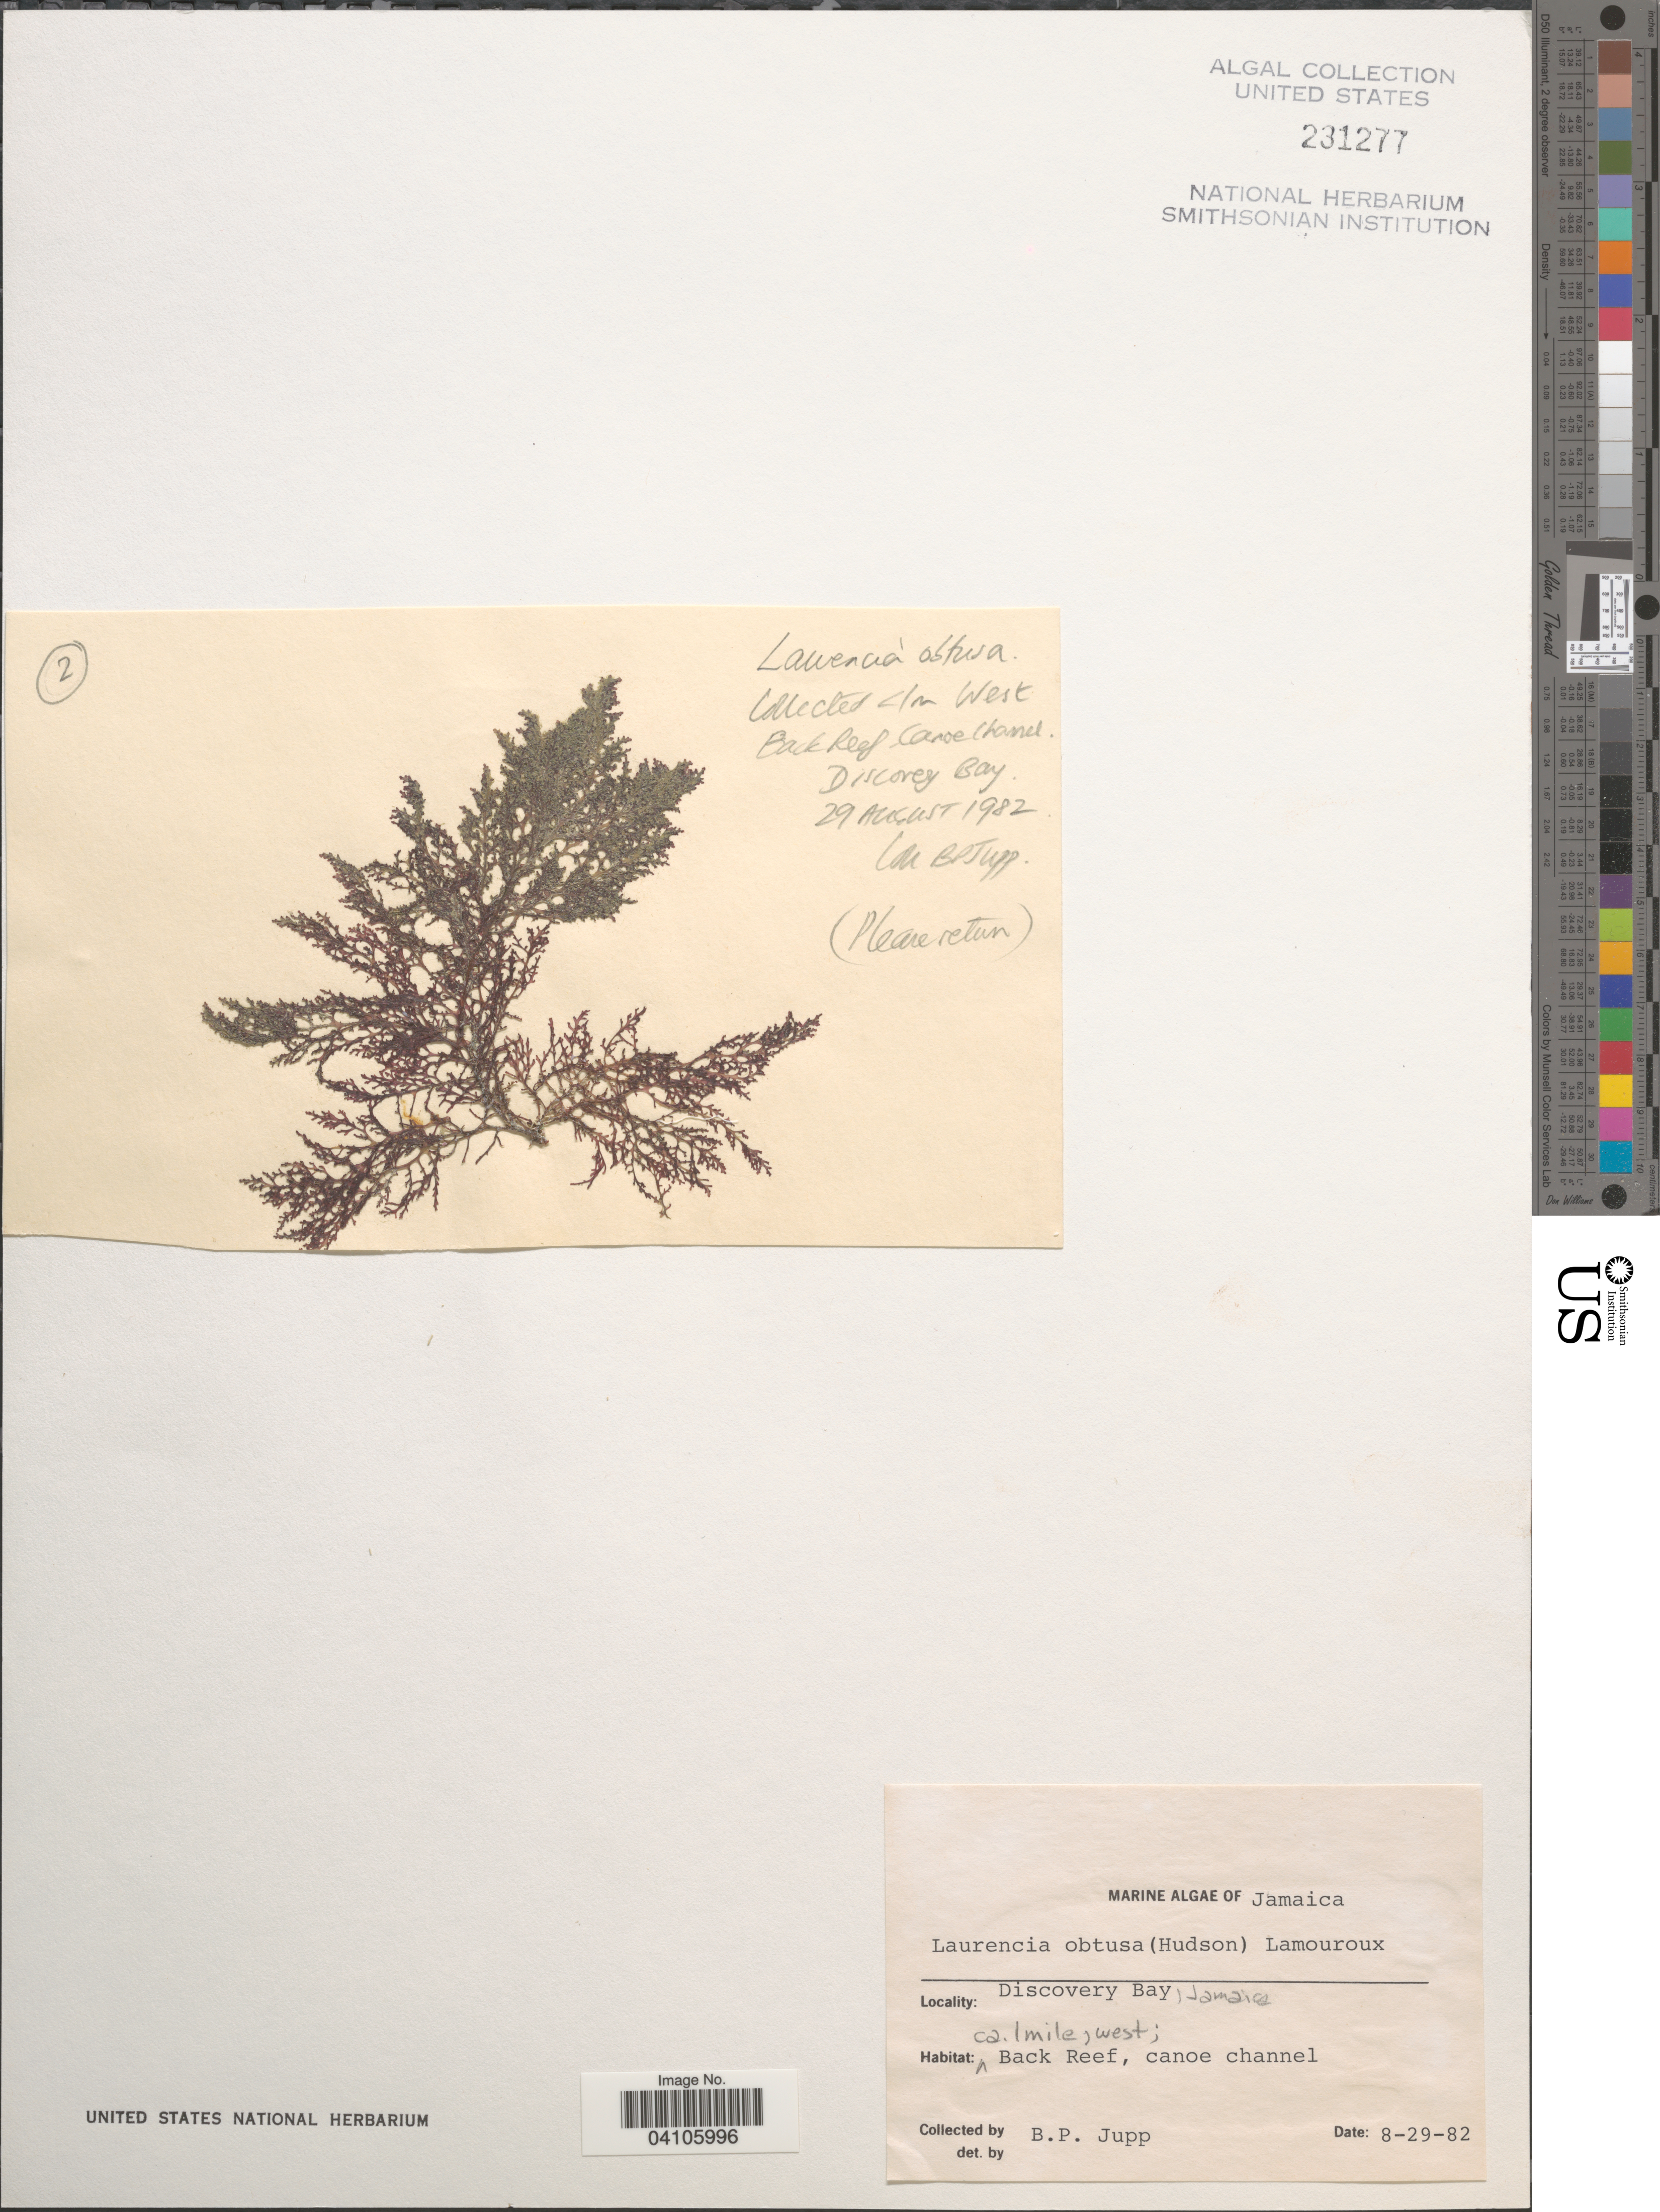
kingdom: Plantae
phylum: Rhodophyta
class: Florideophyceae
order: Ceramiales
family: Rhodomelaceae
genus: Laurencia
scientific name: Laurencia obtusa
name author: (Huds.) J.V.Lamouroux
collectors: B. Jupp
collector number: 2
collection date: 1982-08-29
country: Jamaica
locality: Discovery Bay. Ca. 1 mile, west; Back Reef, canoe channel.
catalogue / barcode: US 231277